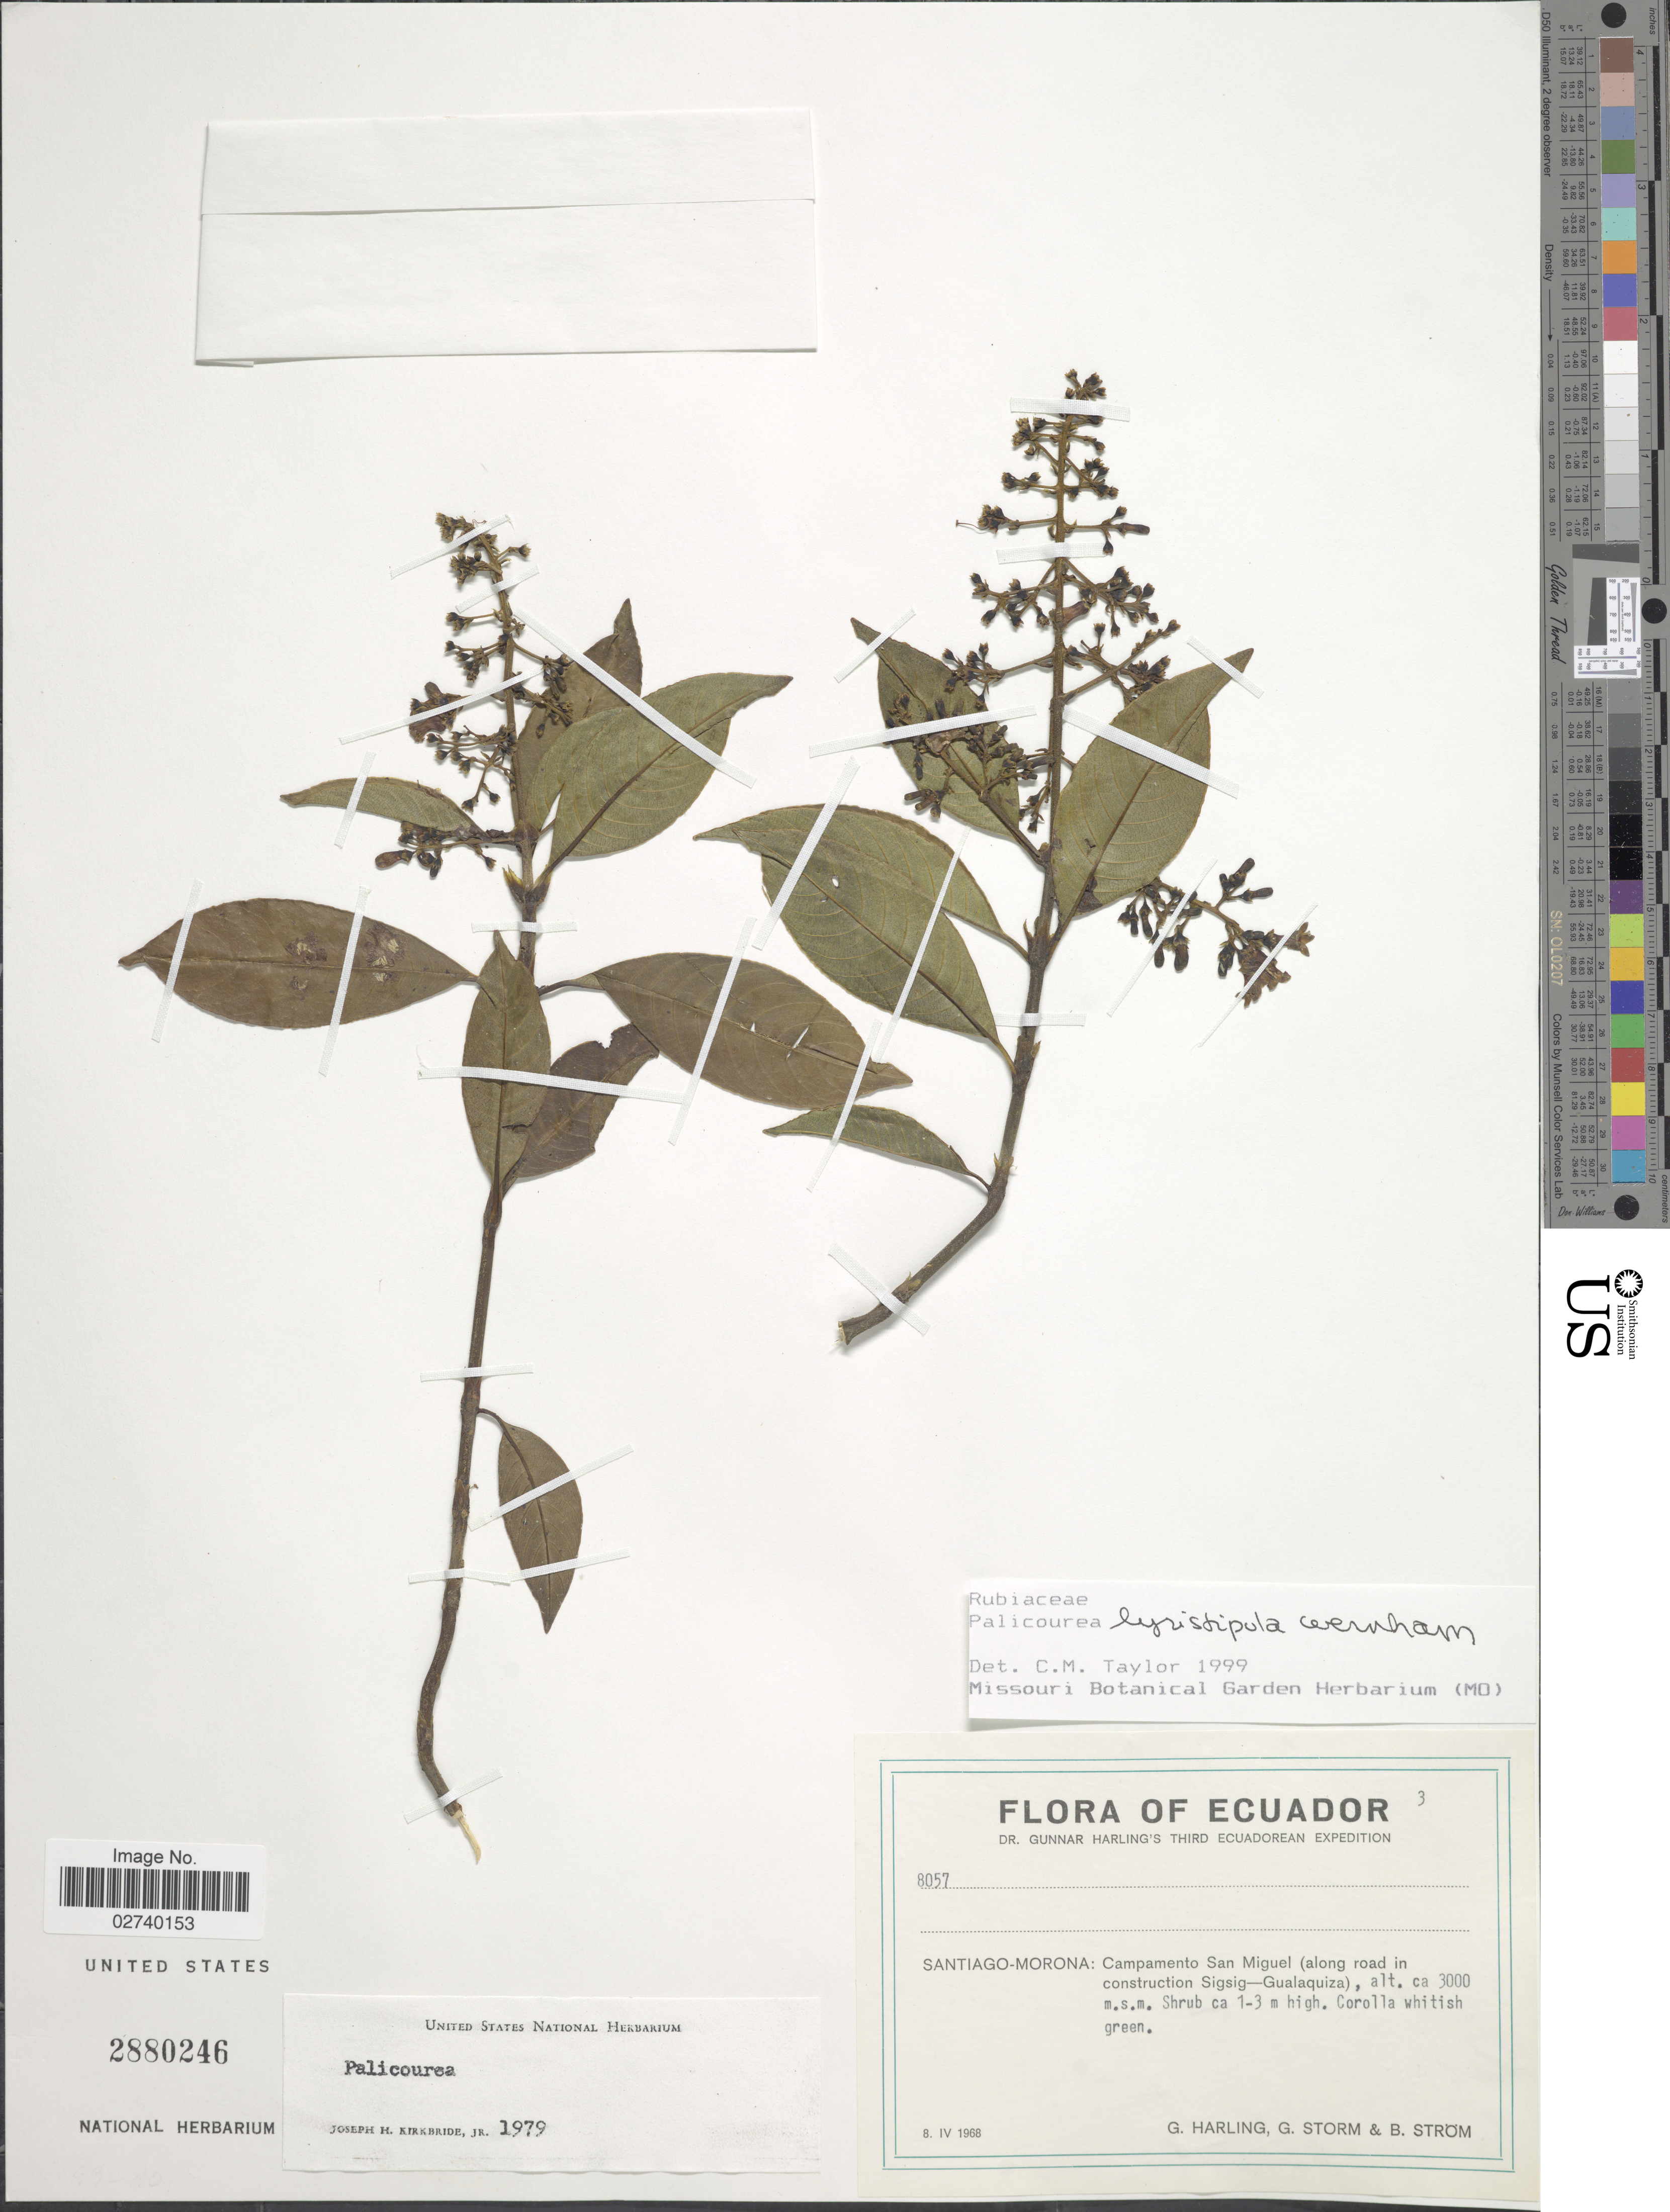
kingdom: Plantae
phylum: Tracheophyta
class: Magnoliopsida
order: Gentianales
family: Rubiaceae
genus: Palicourea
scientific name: Palicourea lyristipula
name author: Wernham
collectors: G. Harling, G. Storm & B. Ström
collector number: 8057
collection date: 1968-04-08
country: Ecuador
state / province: Morona-Santiago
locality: Sanitago-Morona: Campamento San Miguel (along road to construction Sigsig-Gualaquiza)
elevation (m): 3000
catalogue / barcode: US 2880246